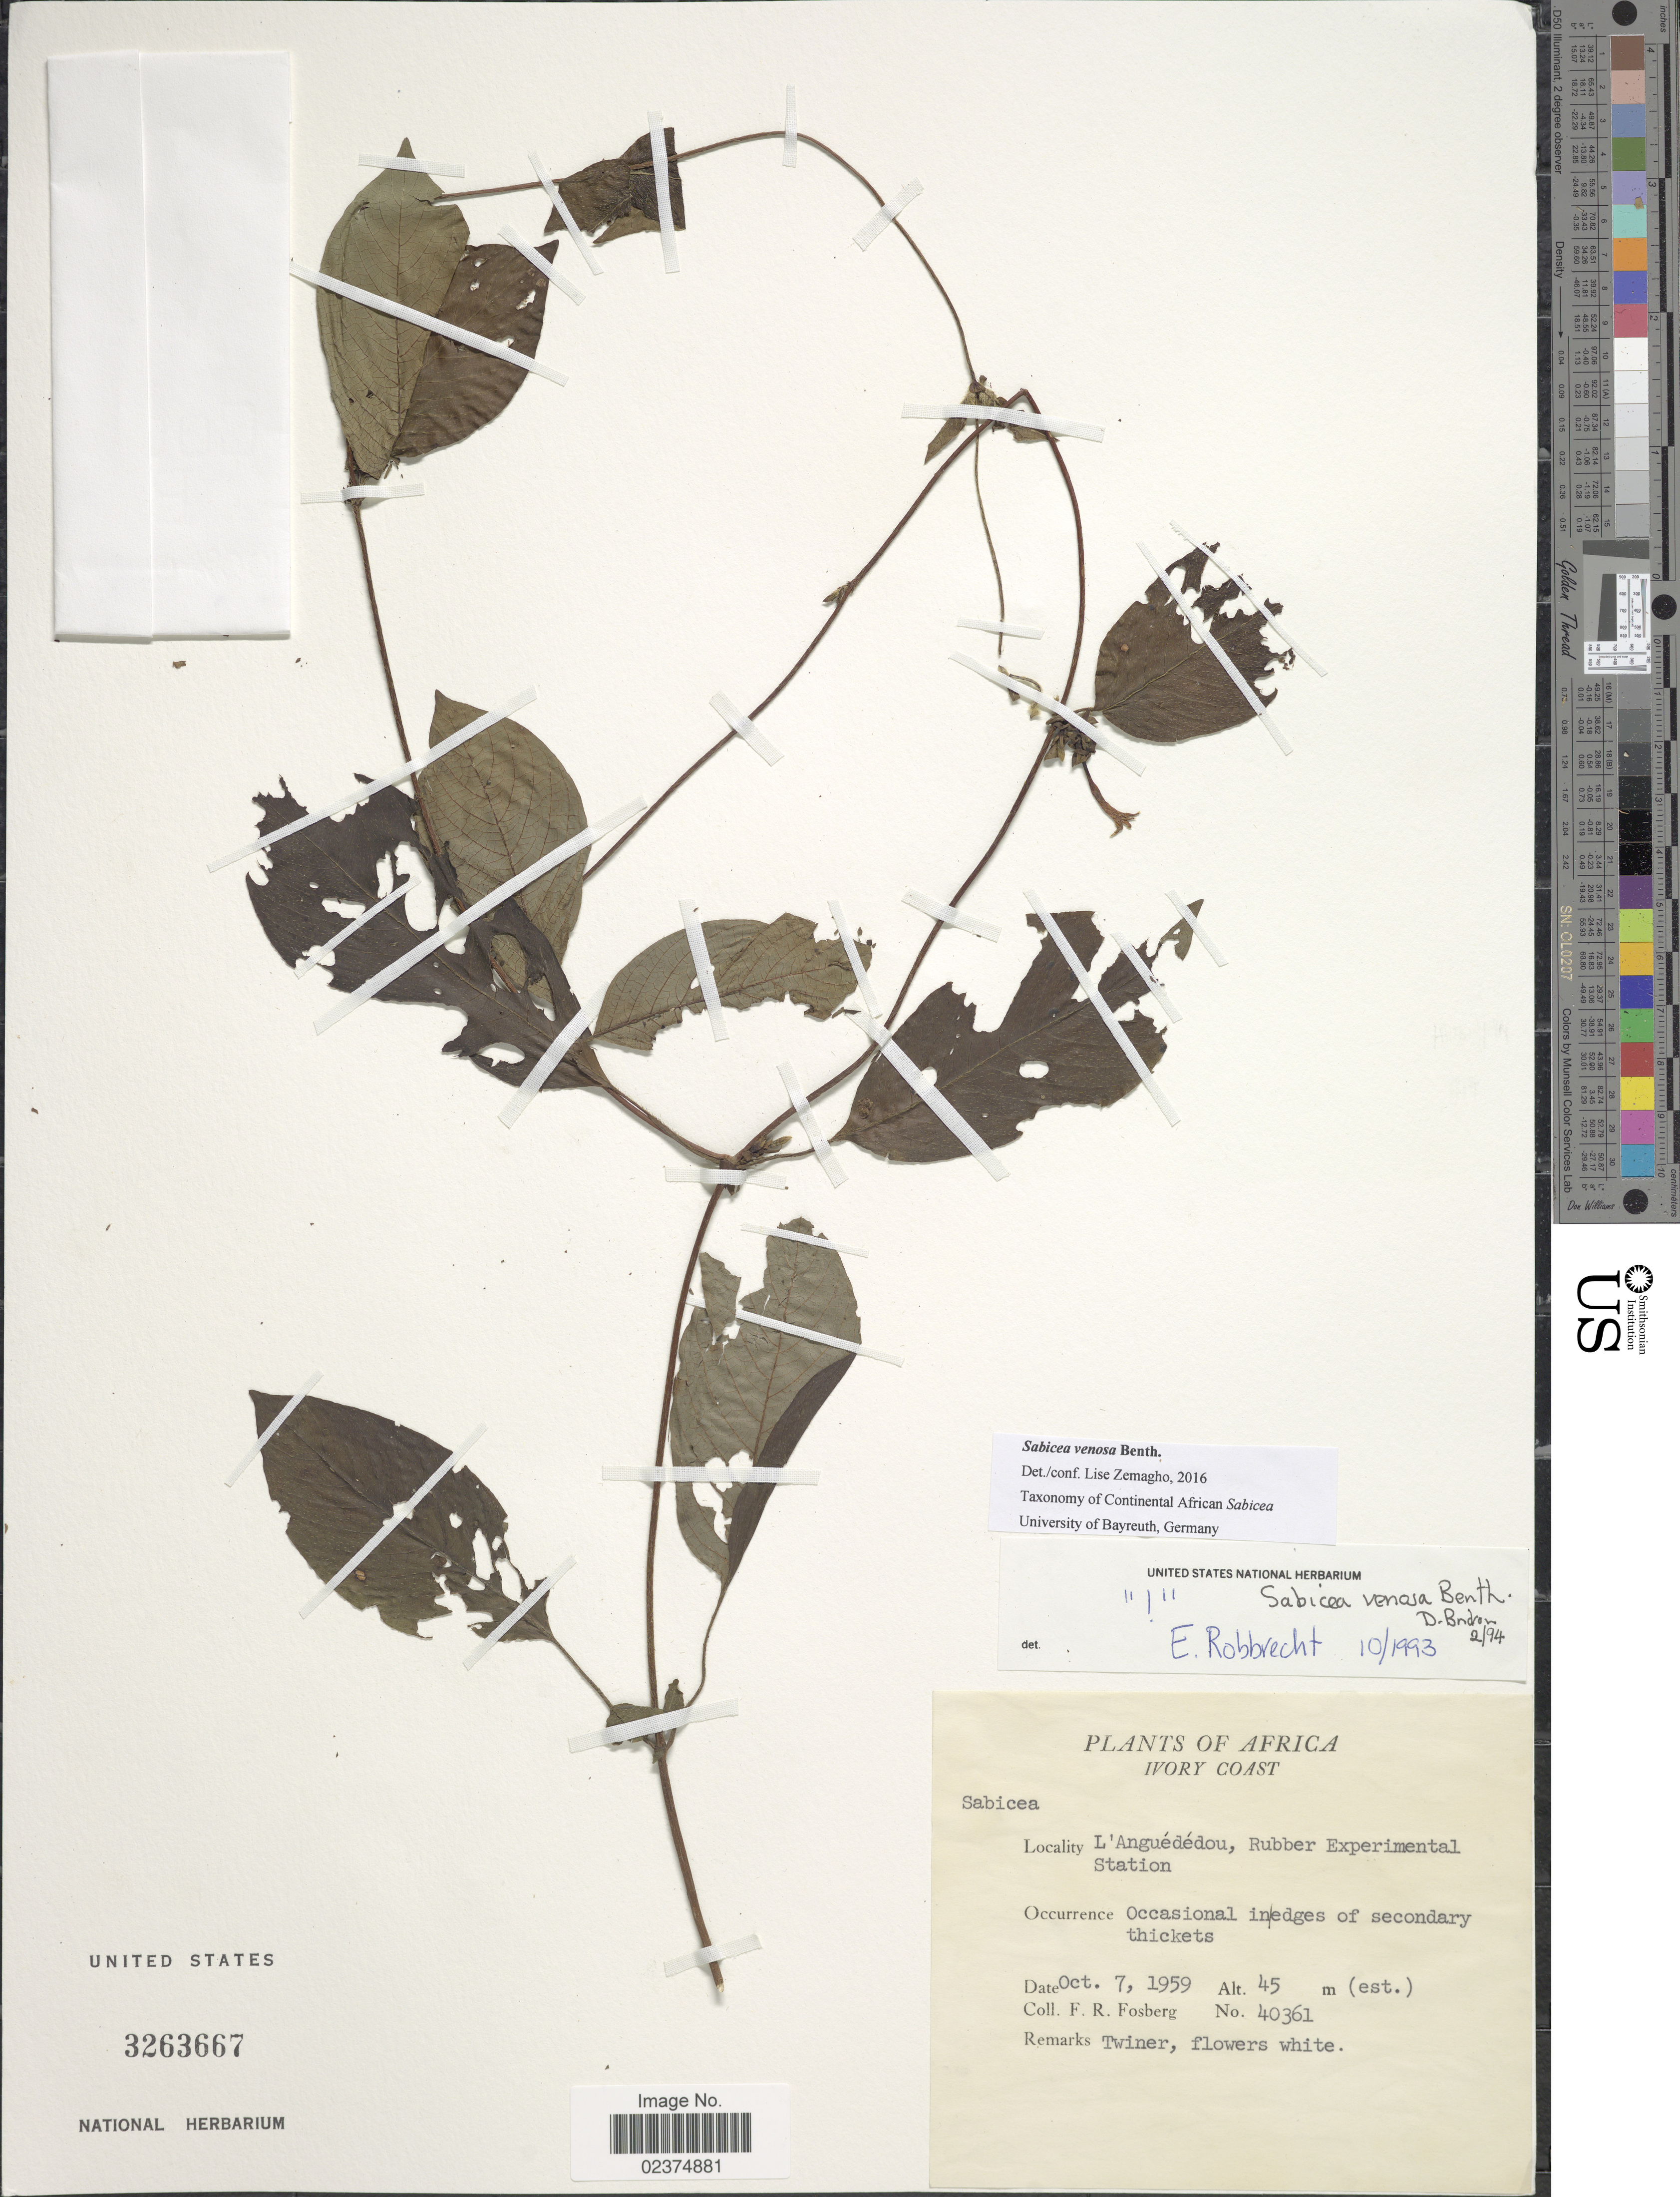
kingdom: Plantae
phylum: Tracheophyta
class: Magnoliopsida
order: Gentianales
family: Rubiaceae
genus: Sabicea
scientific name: Sabicea venosa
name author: Benth.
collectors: F. R. Fosberg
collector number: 40361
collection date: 1959-10-07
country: Ivory Coast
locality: L'Anguededou, rubber Experimental Station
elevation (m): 45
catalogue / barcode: US 3263667